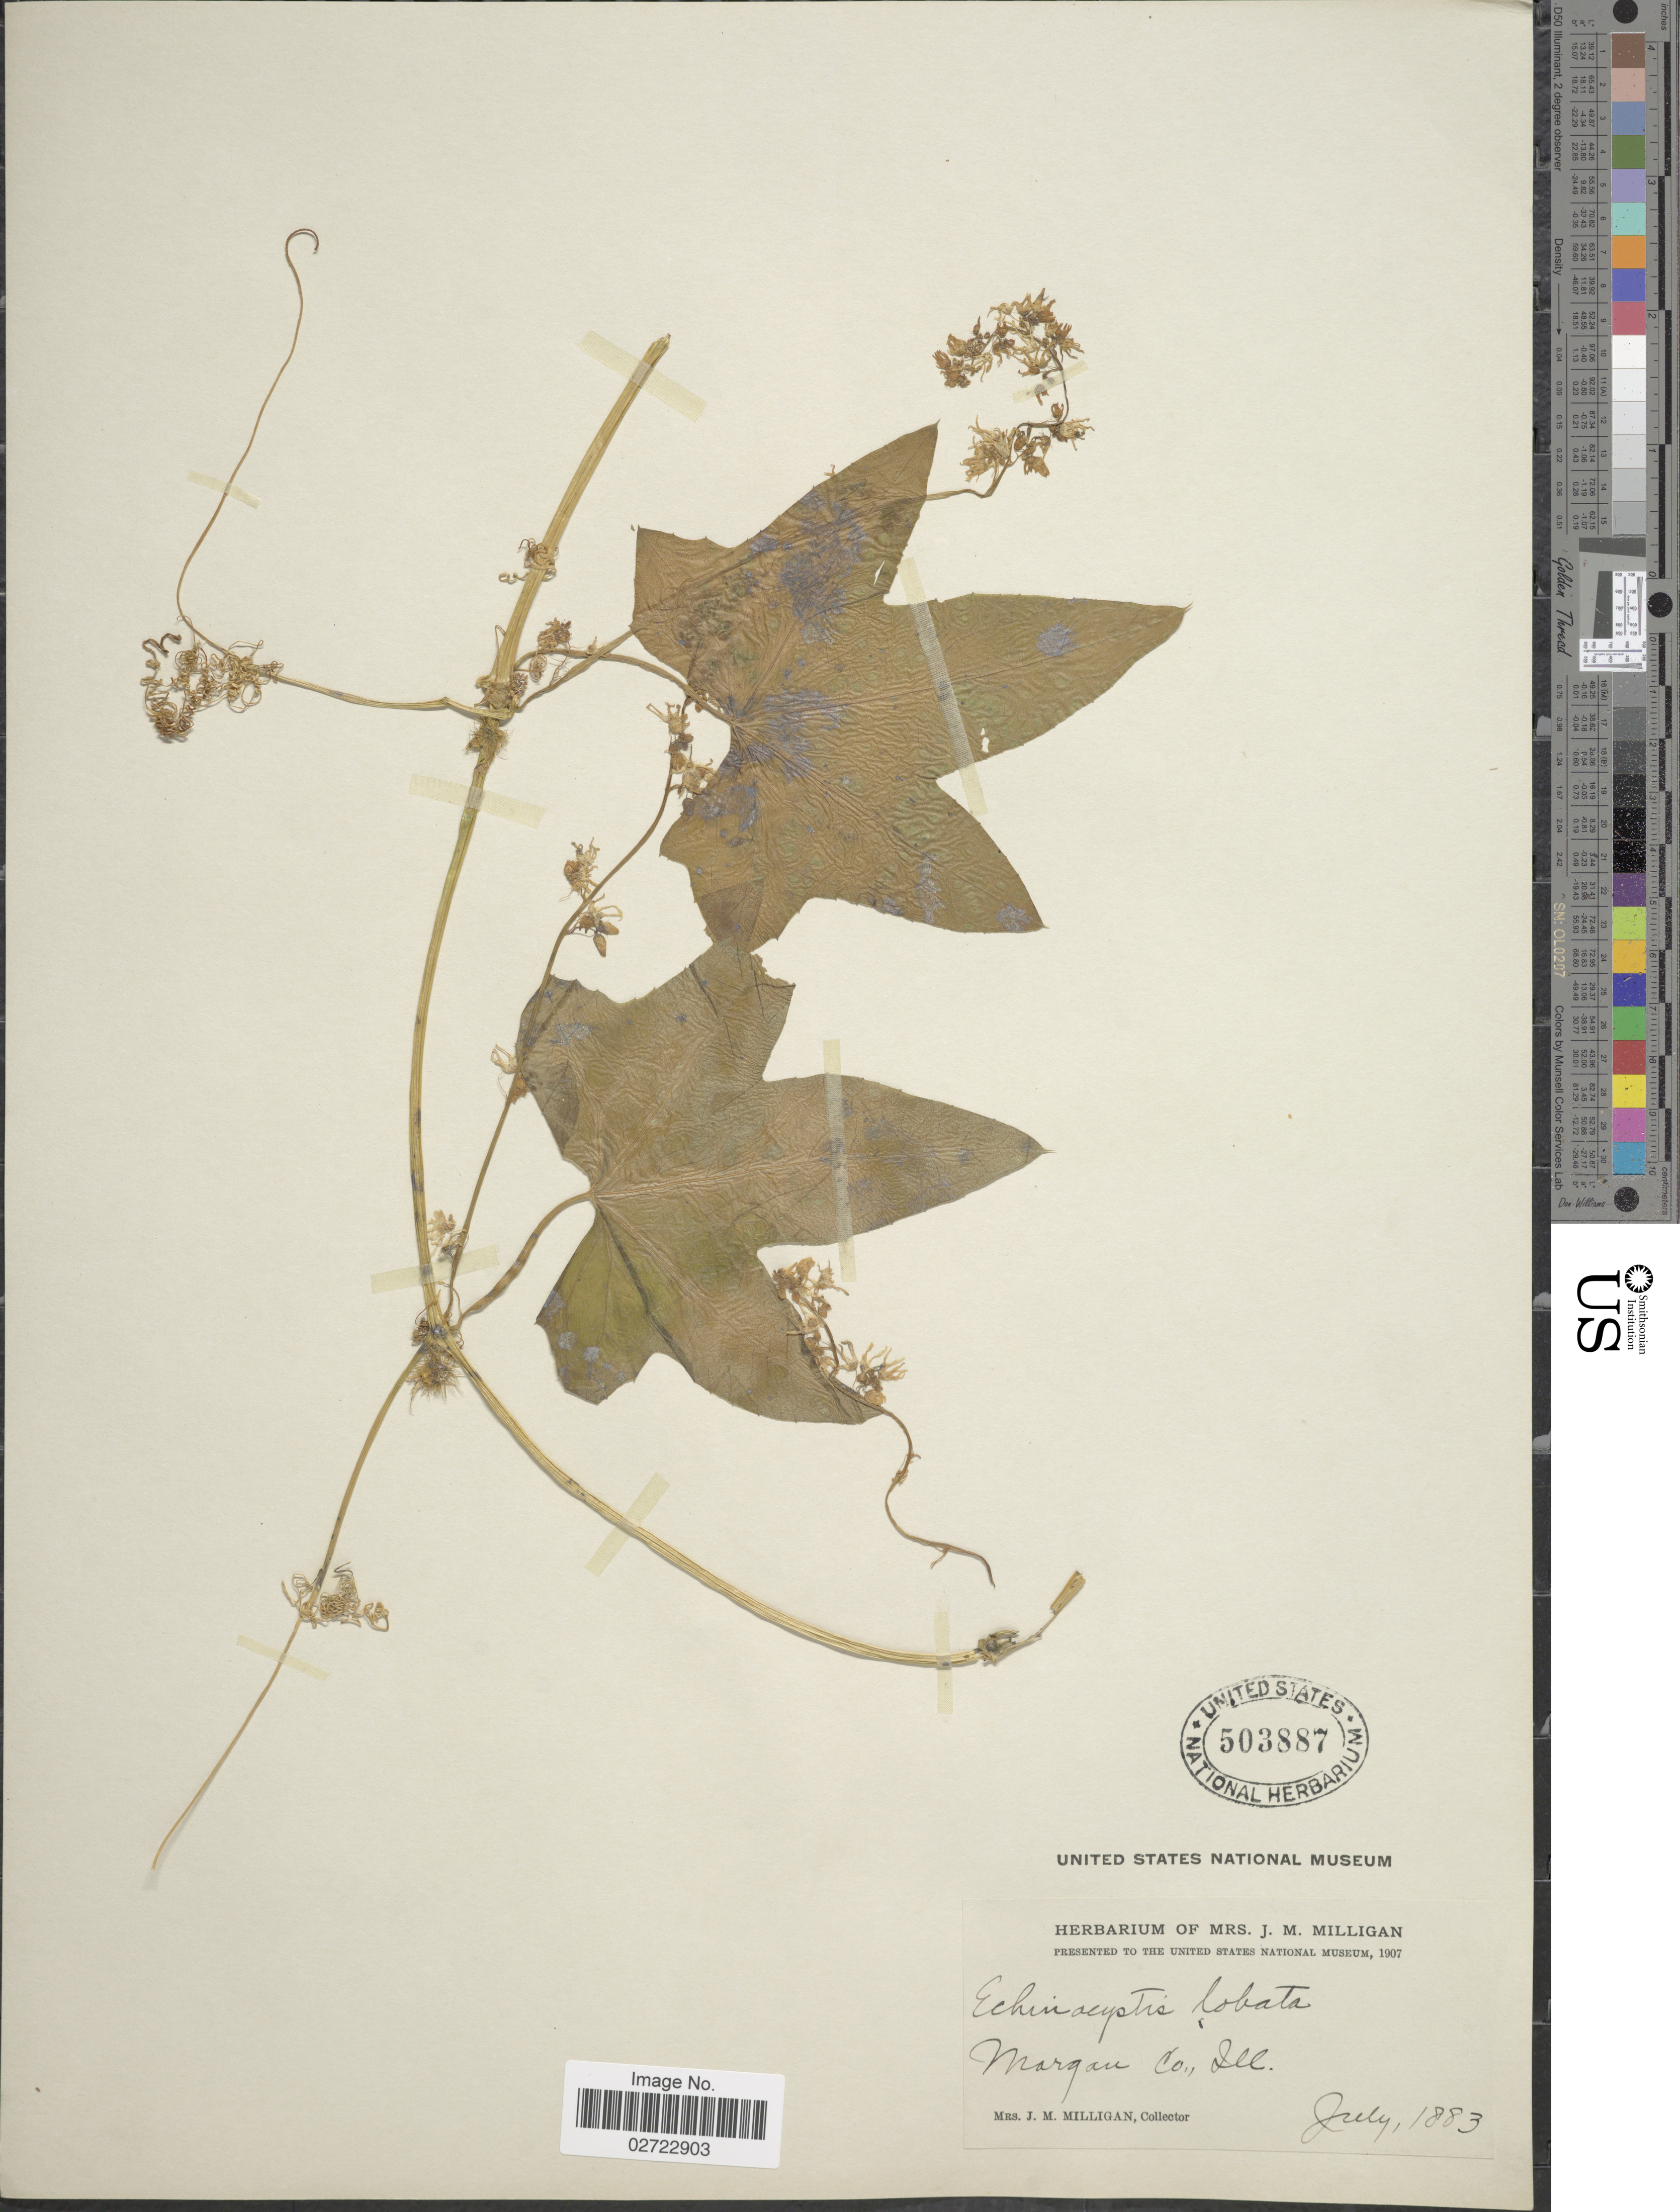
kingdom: Plantae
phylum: Tracheophyta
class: Magnoliopsida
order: Cucurbitales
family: Cucurbitaceae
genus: Echinocystis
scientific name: Echinocystis lobata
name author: (Michx.) Torr. & A. Gray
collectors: J. Milligan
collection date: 1883-07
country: United States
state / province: Illinois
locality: Morgan Co.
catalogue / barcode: US 503887